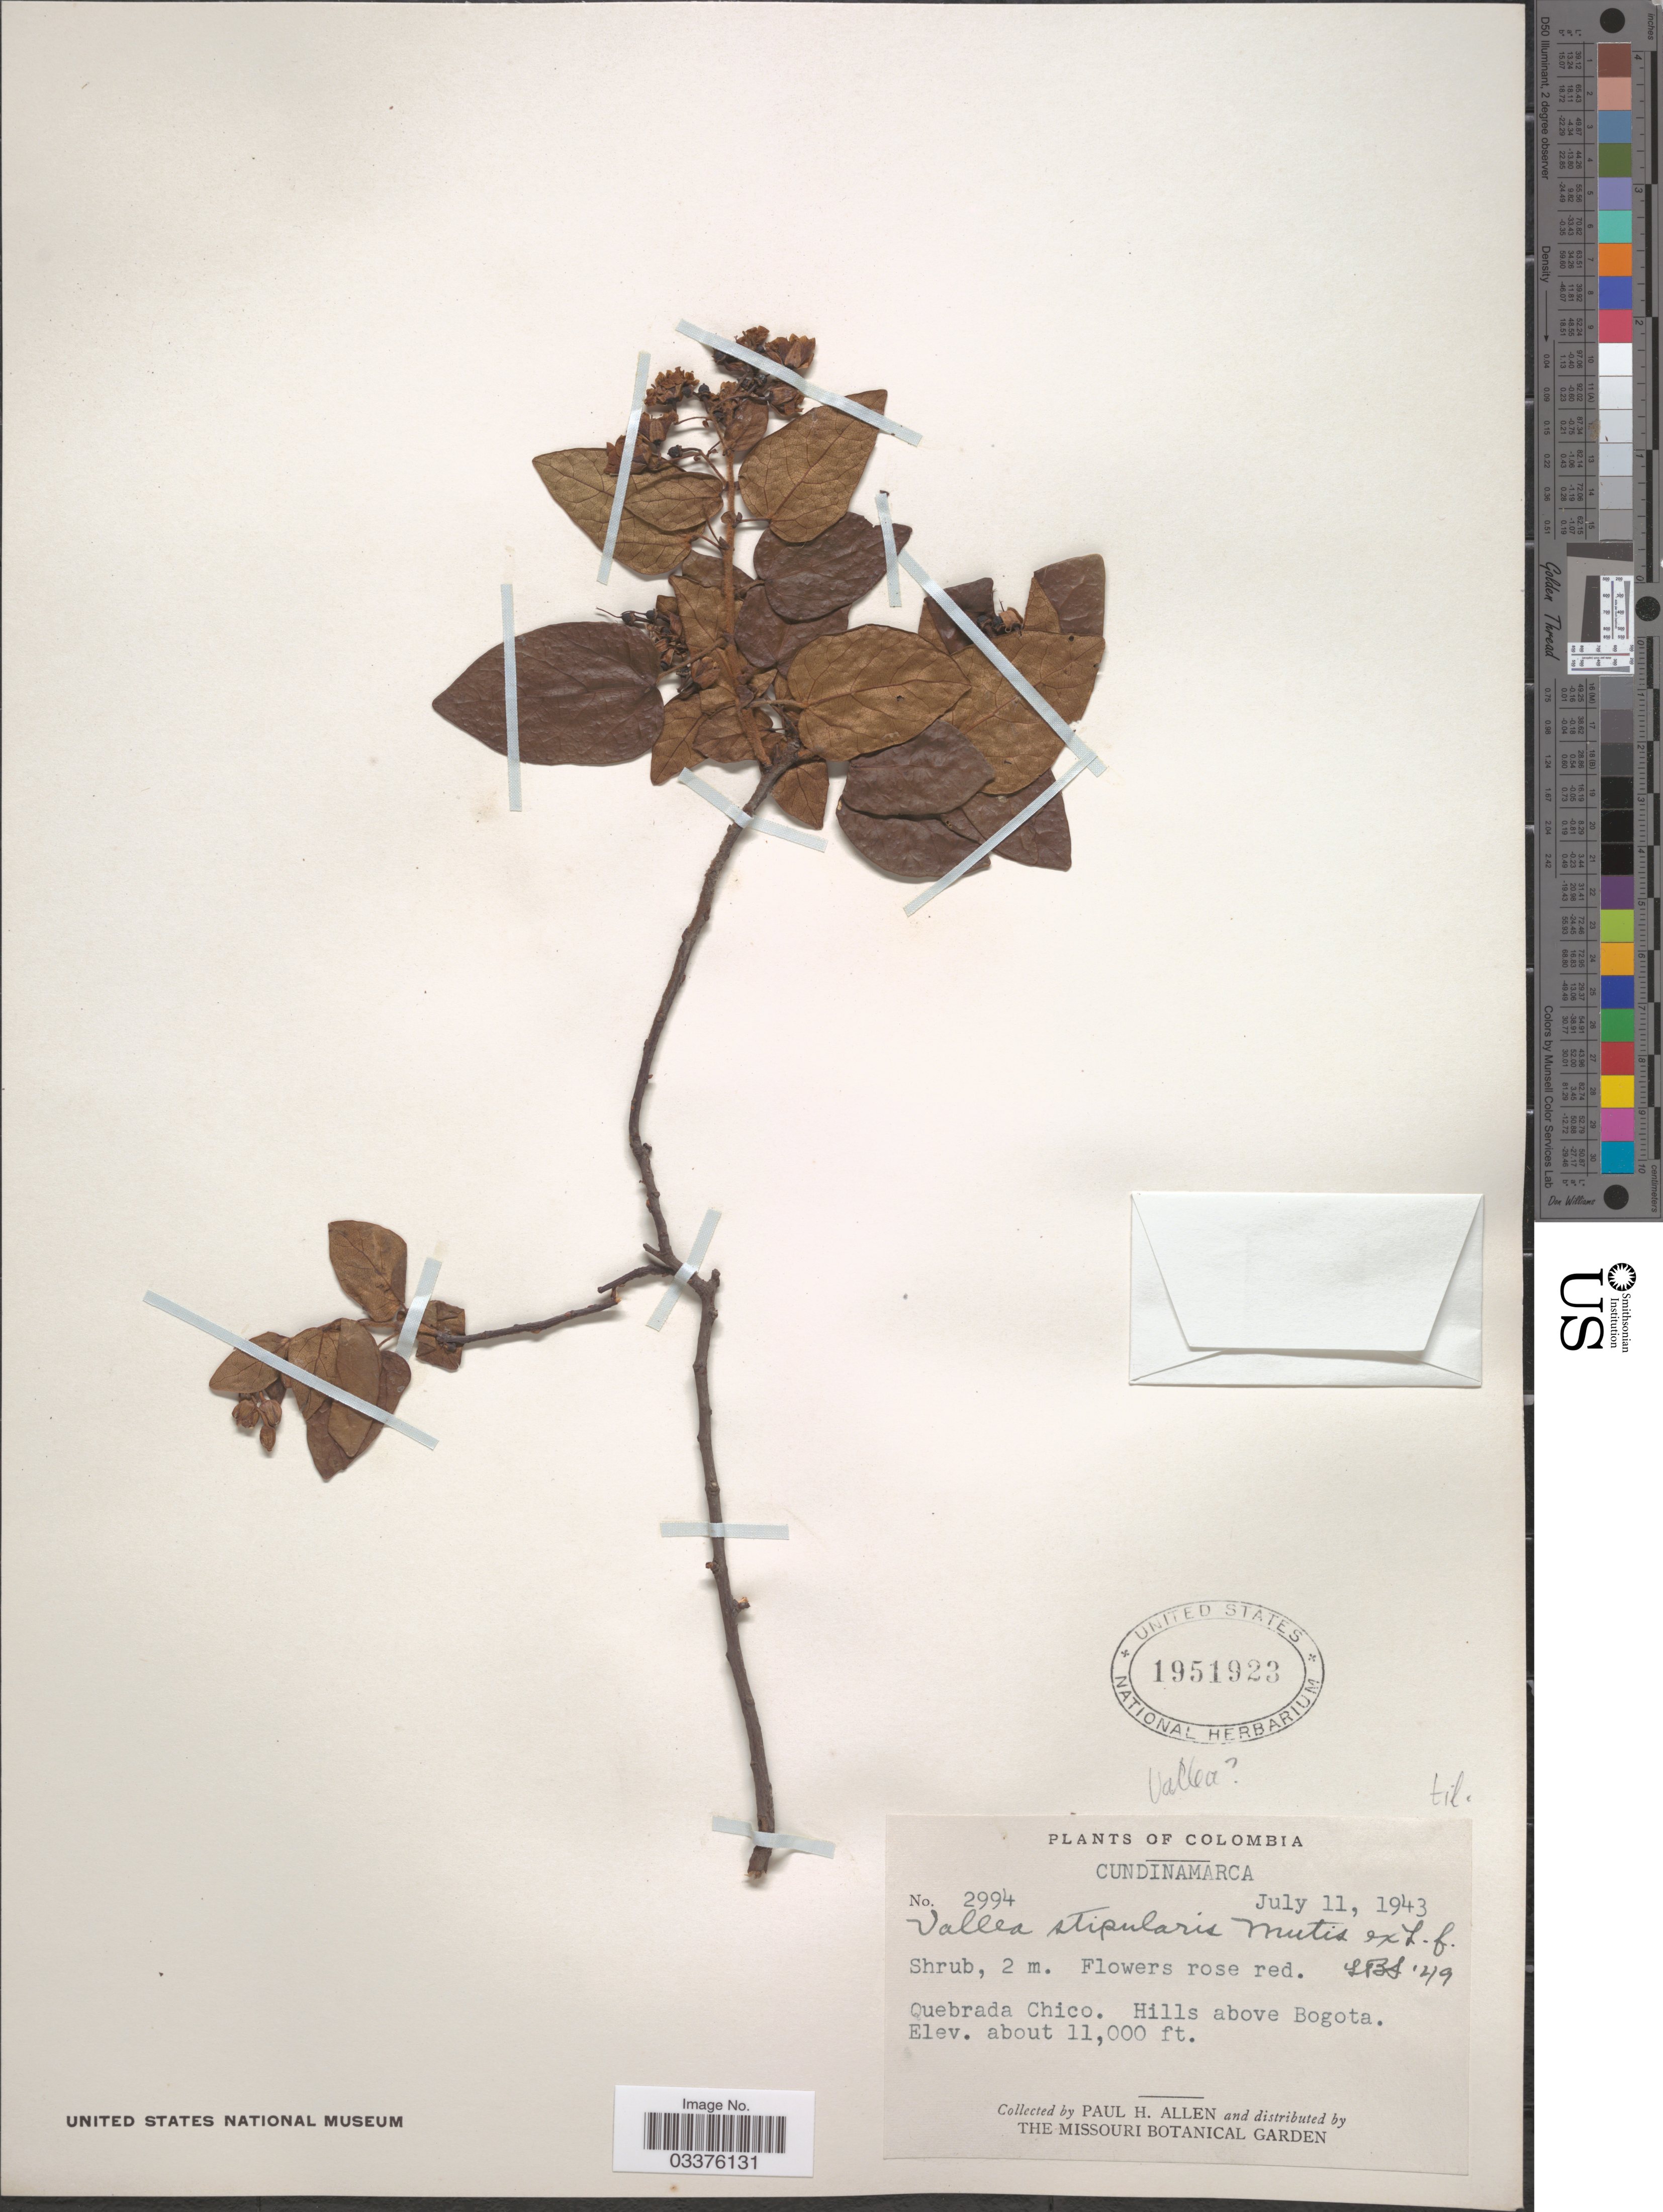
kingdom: Plantae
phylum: Tracheophyta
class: Magnoliopsida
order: Oxalidales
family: Elaeocarpaceae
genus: Vallea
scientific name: Vallea stipularis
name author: L. f.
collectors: P. H. Allen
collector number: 2994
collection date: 1943-07-11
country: Colombia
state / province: Cundinamarca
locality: Quebrada Chico. Hills above Bogota.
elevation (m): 3353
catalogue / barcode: US 1951923